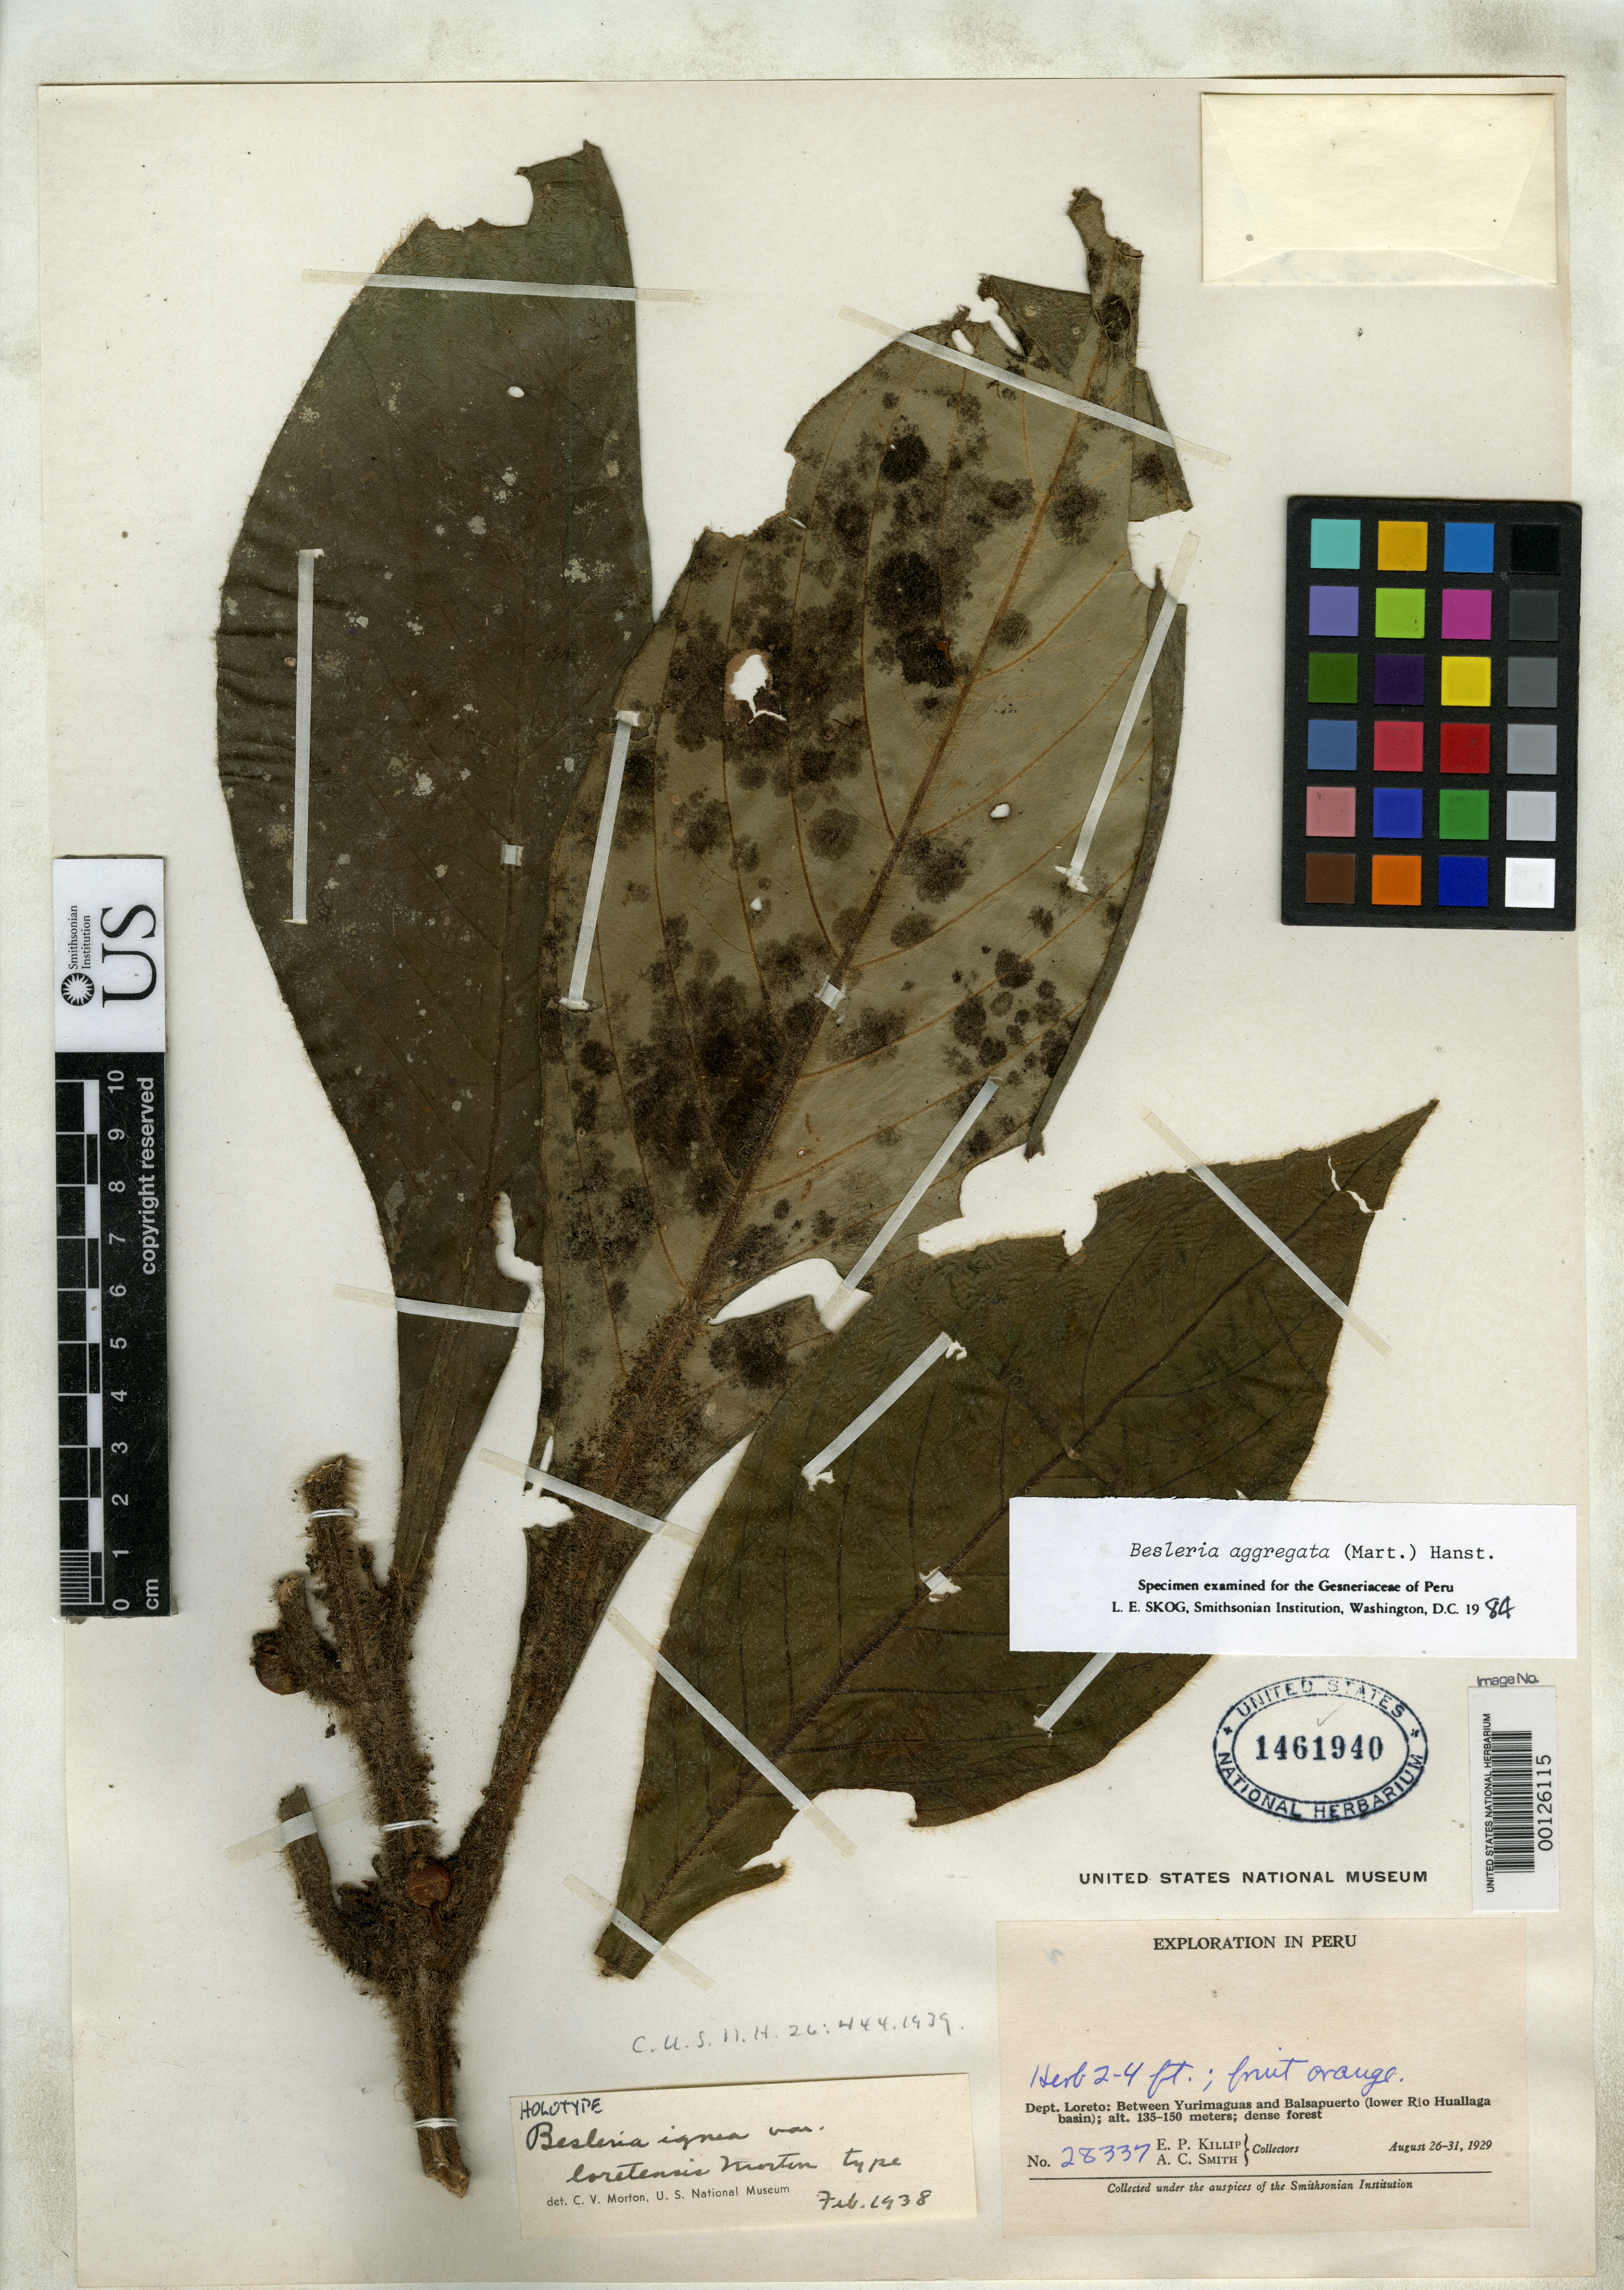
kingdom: Plantae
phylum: Tracheophyta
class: Magnoliopsida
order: Lamiales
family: Gesneriaceae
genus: Besleria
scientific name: Besleria ignea var. loretensis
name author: C.V. Morton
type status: Holotype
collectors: E. P. Killip & A. C. Smith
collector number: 28337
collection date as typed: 26 Aug 1929 to 31 Aug 1929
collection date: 1929-08-26/1929-08-31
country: Peru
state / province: Loreto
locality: Between Yurimaguas & Balsapuerto, lower Rio Huallaga basin.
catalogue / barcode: US 1461940